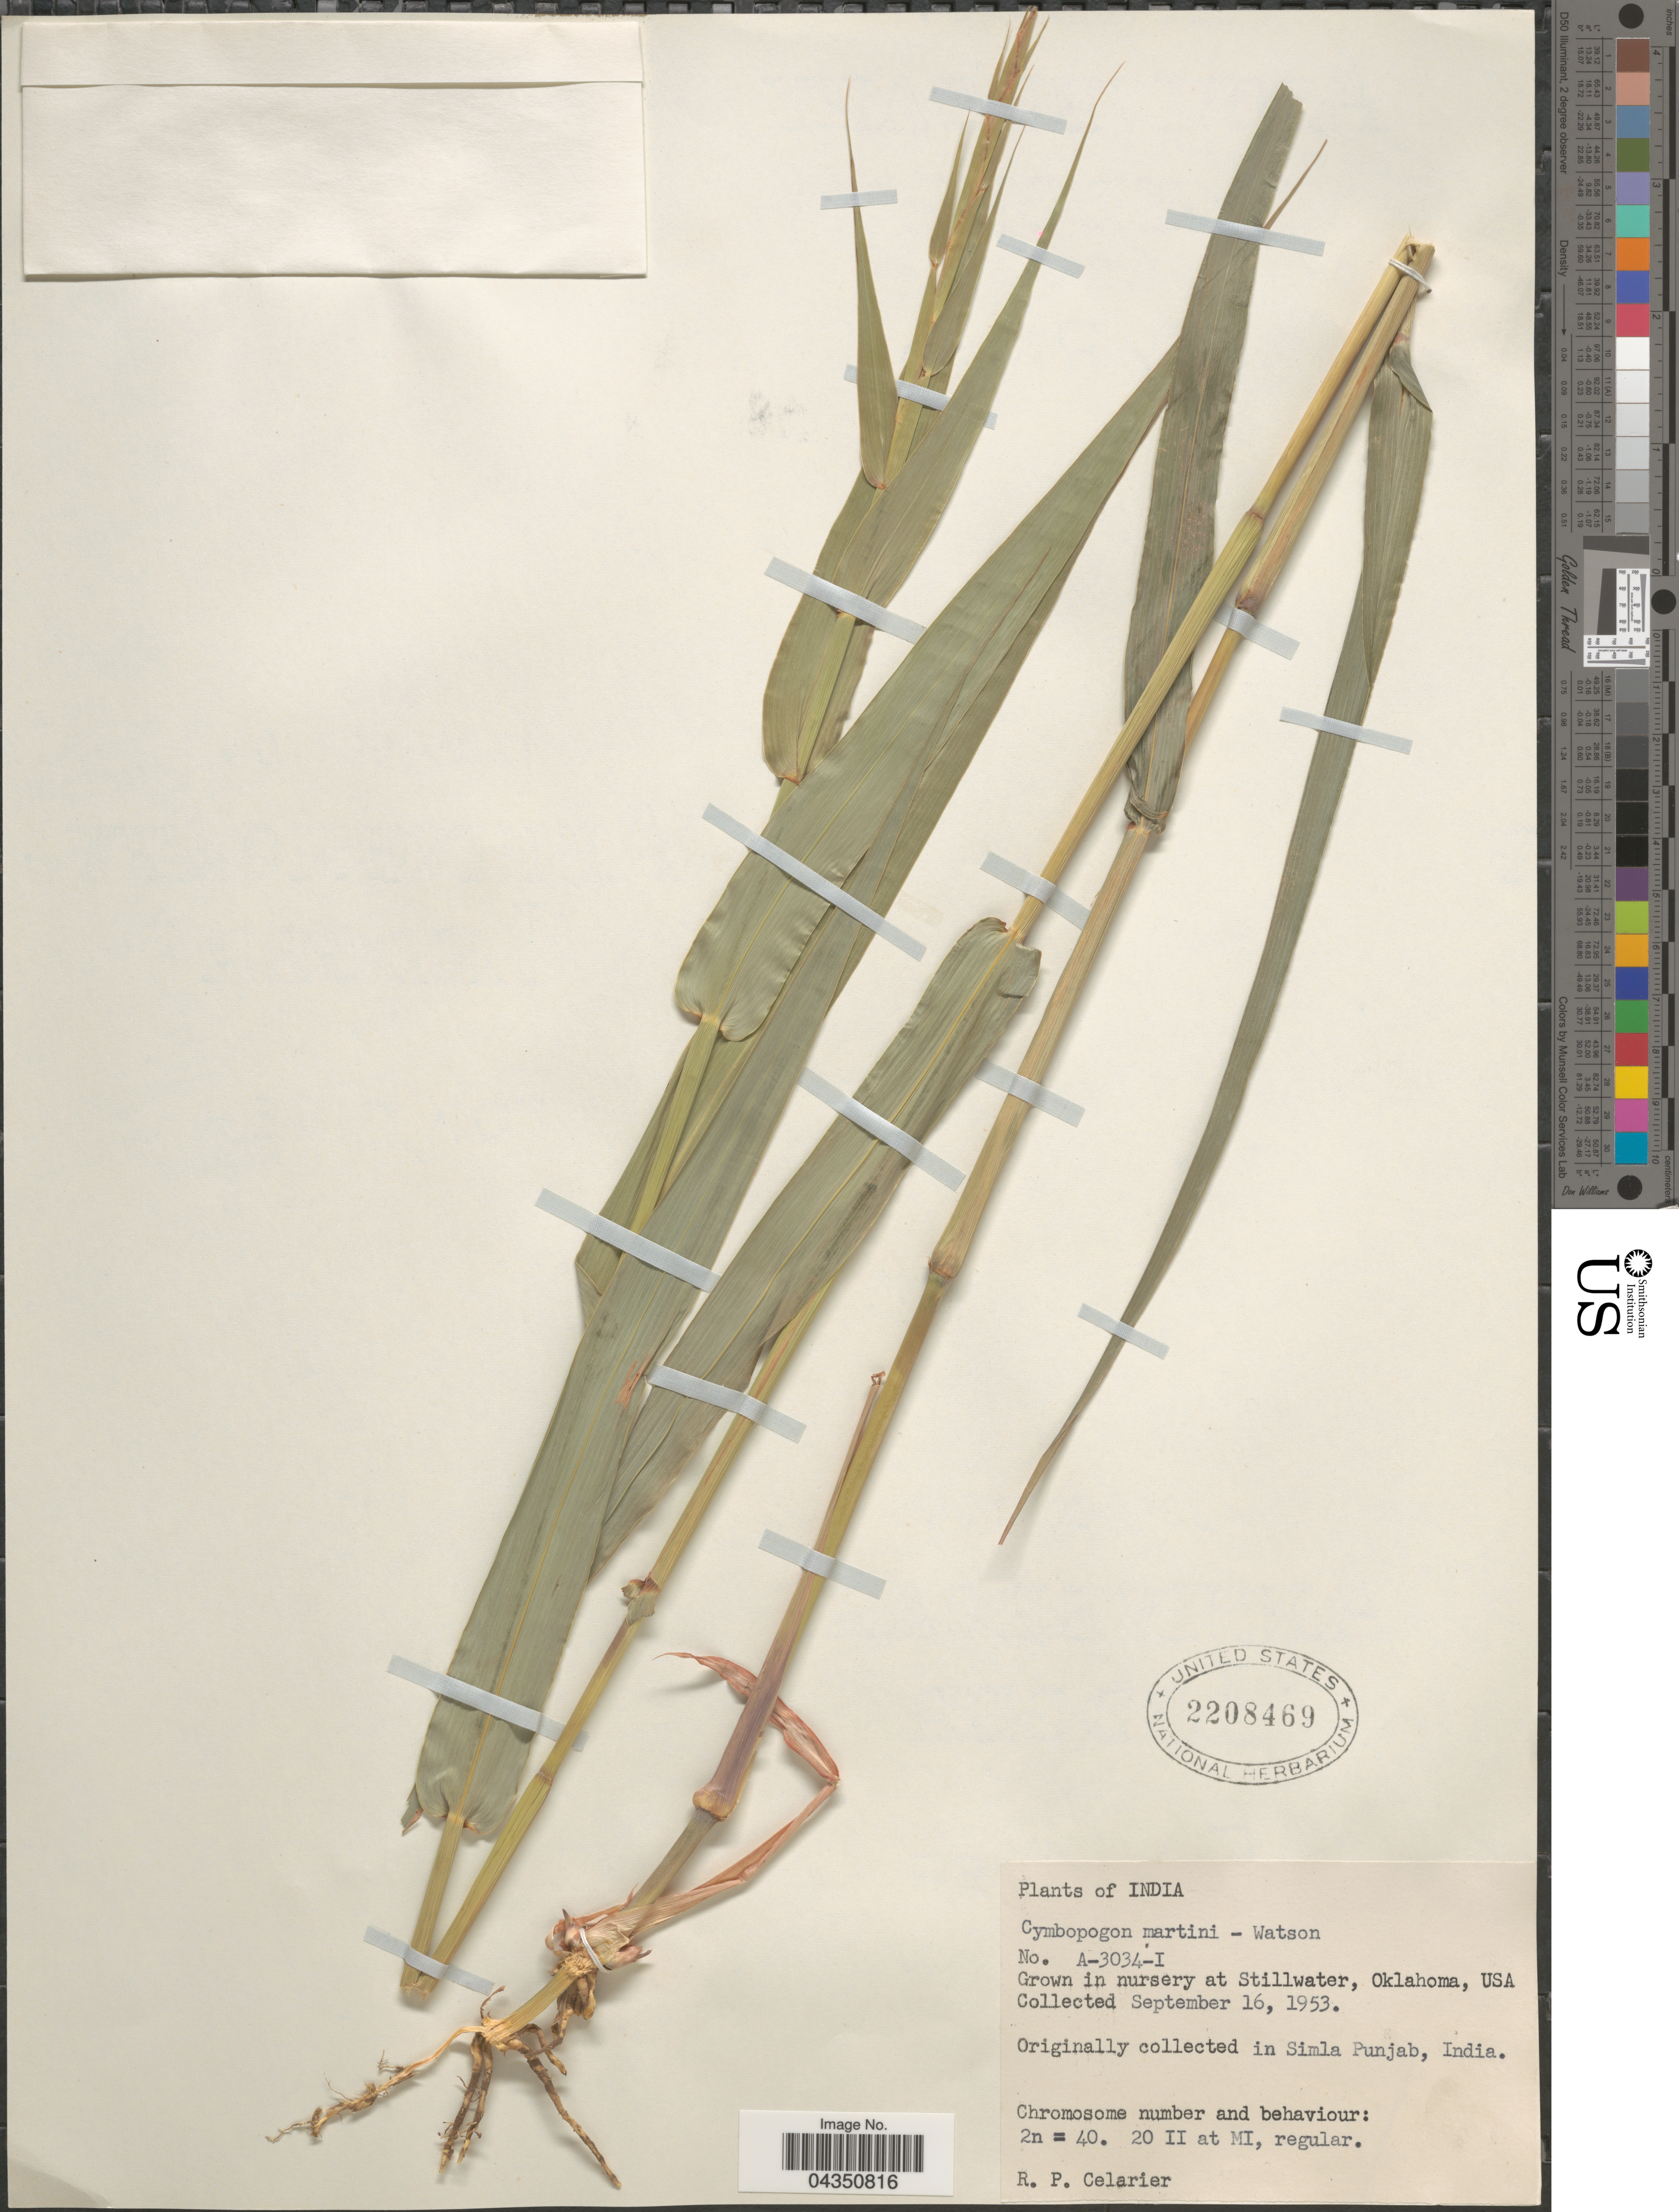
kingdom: Plantae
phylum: Tracheophyta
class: Liliopsida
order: Poales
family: Poaceae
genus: Cymbopogon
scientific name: Cymbopogon martini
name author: (Roxb.) Stapf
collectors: R. Celarier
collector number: A-3034-I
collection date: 1953-09-16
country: United States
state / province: Oklahoma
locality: In nursery at Stillwater.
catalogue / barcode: US 2208469